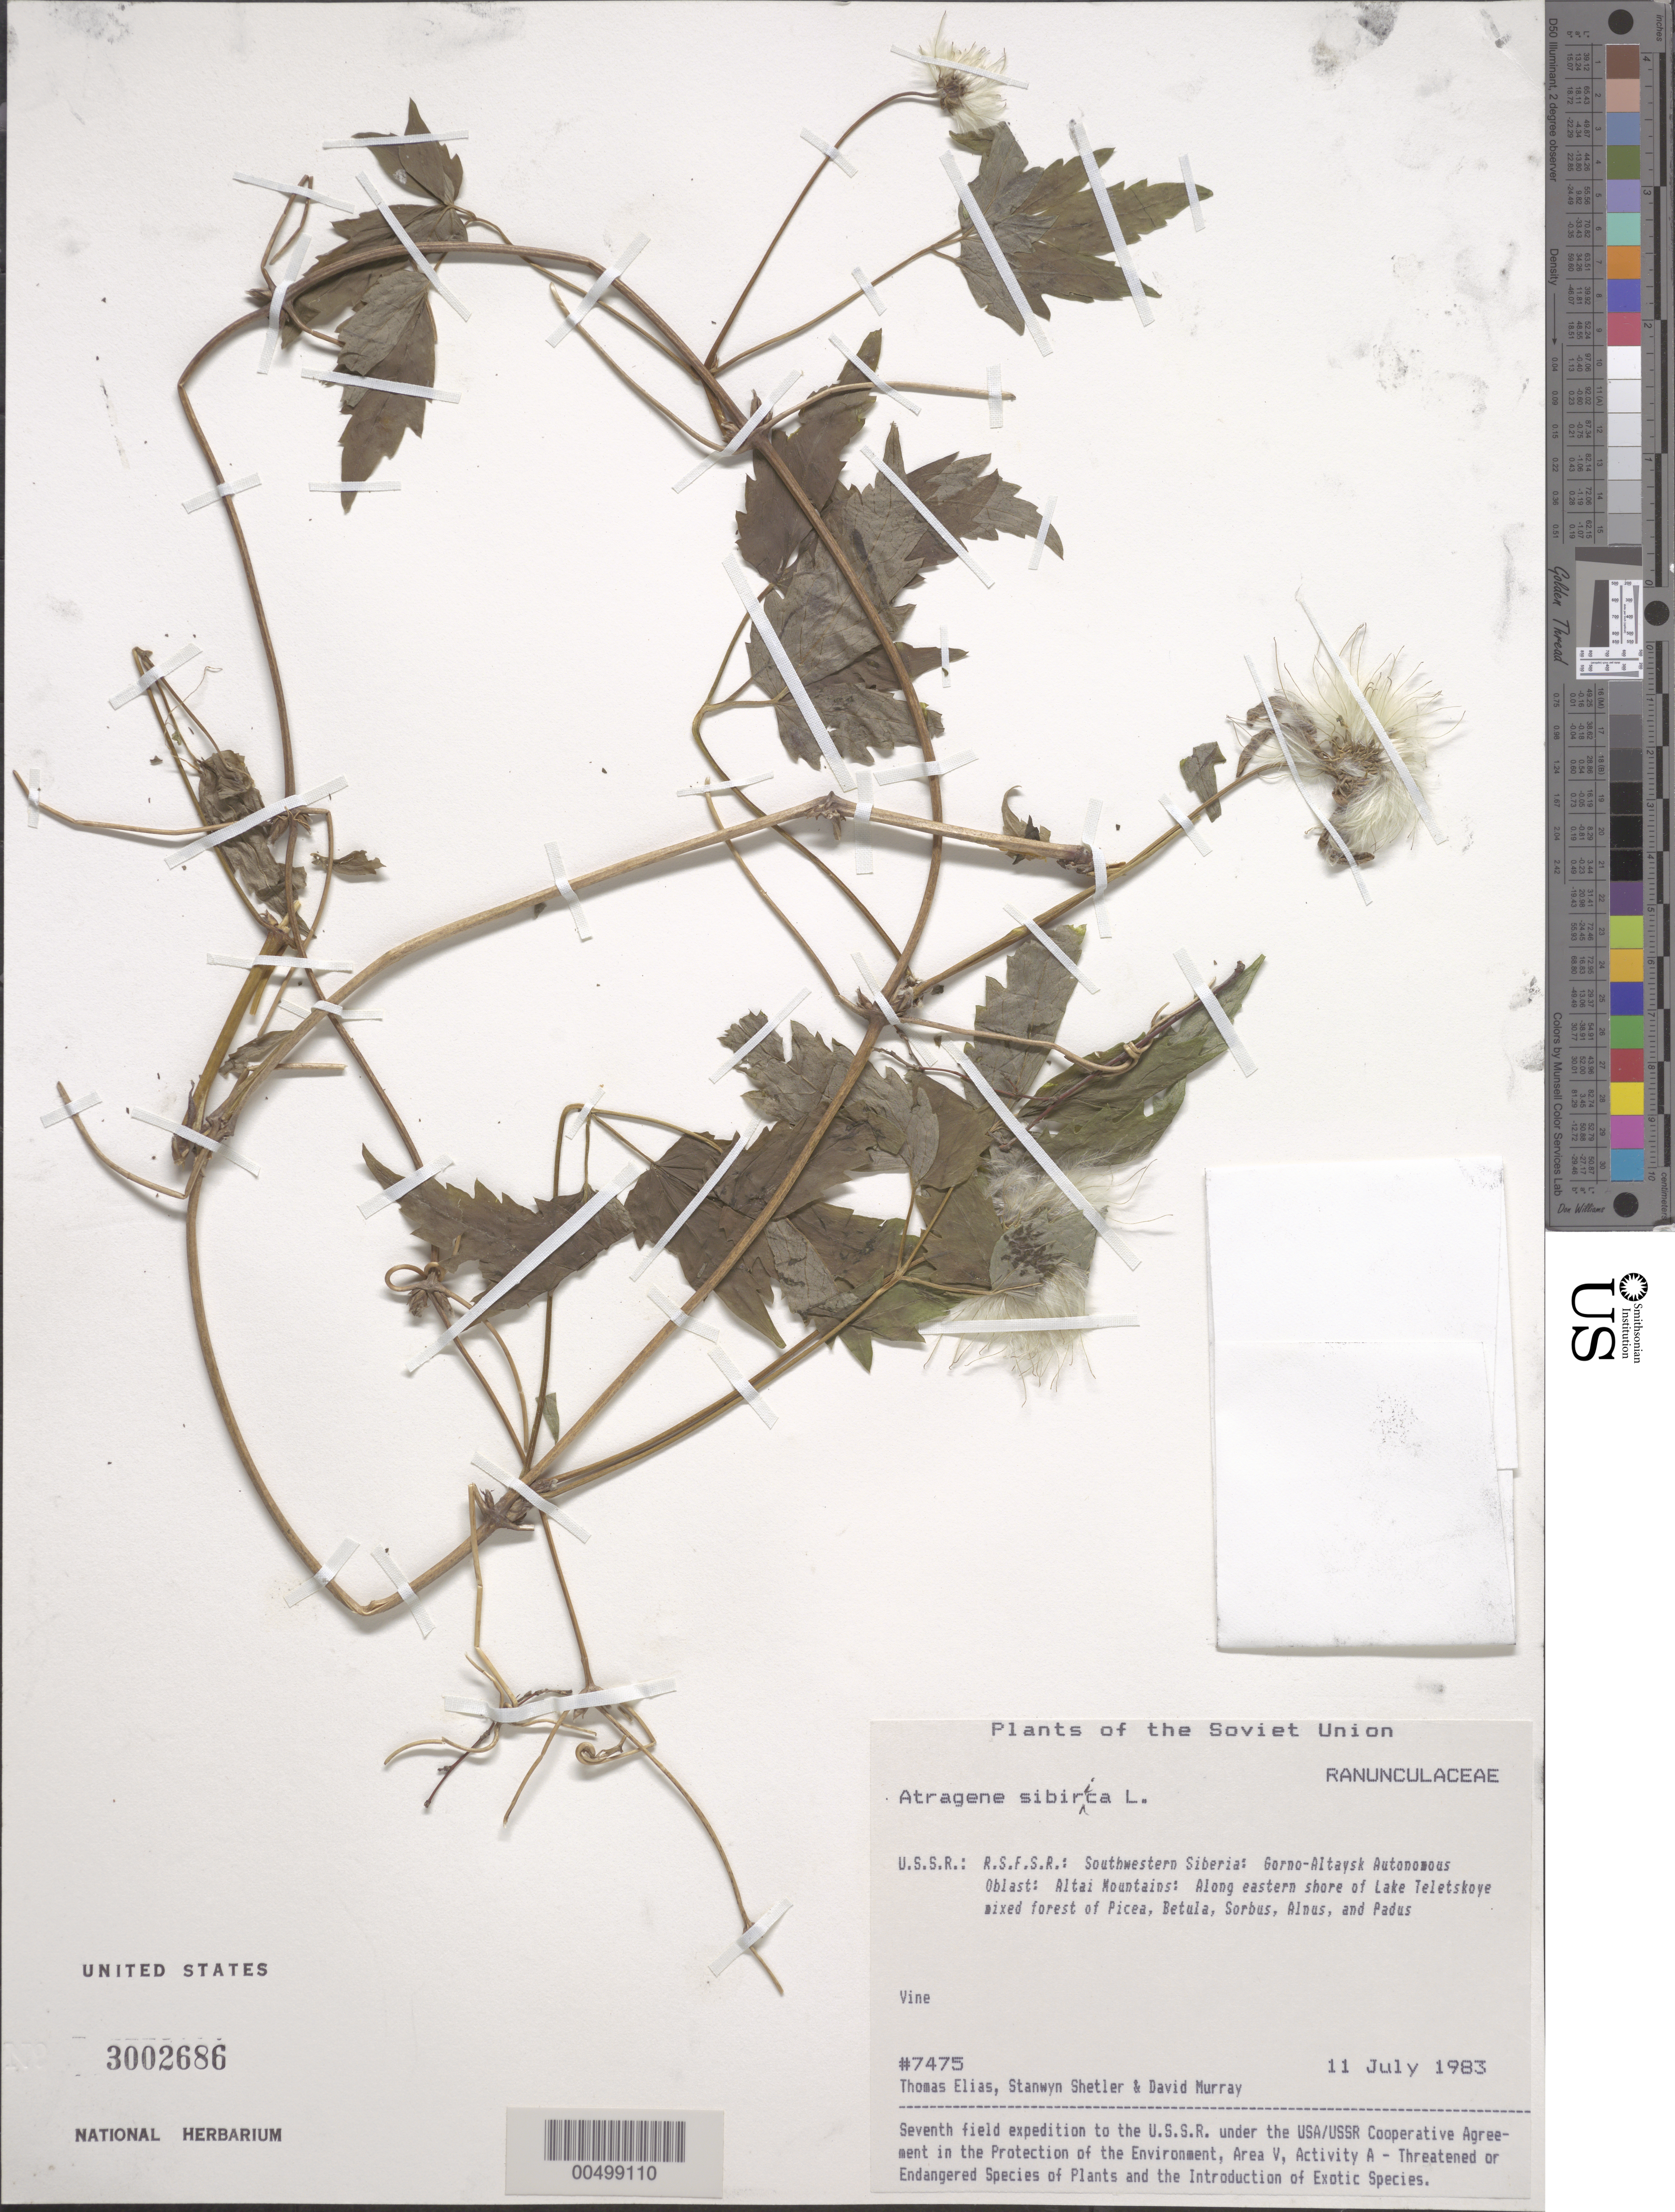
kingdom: Plantae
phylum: Tracheophyta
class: Magnoliopsida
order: Ranunculales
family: Ranunculaceae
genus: Clematis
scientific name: Clematis alpina subsp. sibirica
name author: (L.) Kuntze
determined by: Strong, M. T., (US), Smithsonian Institution - National Museum of Natural History (UNITED STATES)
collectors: T. Elias, S. Shetler & D. F. Murray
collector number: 7475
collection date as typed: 11 Jul 1983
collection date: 1983-07-11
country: Russian Federation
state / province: Altai Republic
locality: Altai Mountains, along eastern shore of Lake Teletskoye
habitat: mixed forest of Picea, Betula, Sorbus, Alnus, and Padus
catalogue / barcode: US 3002686